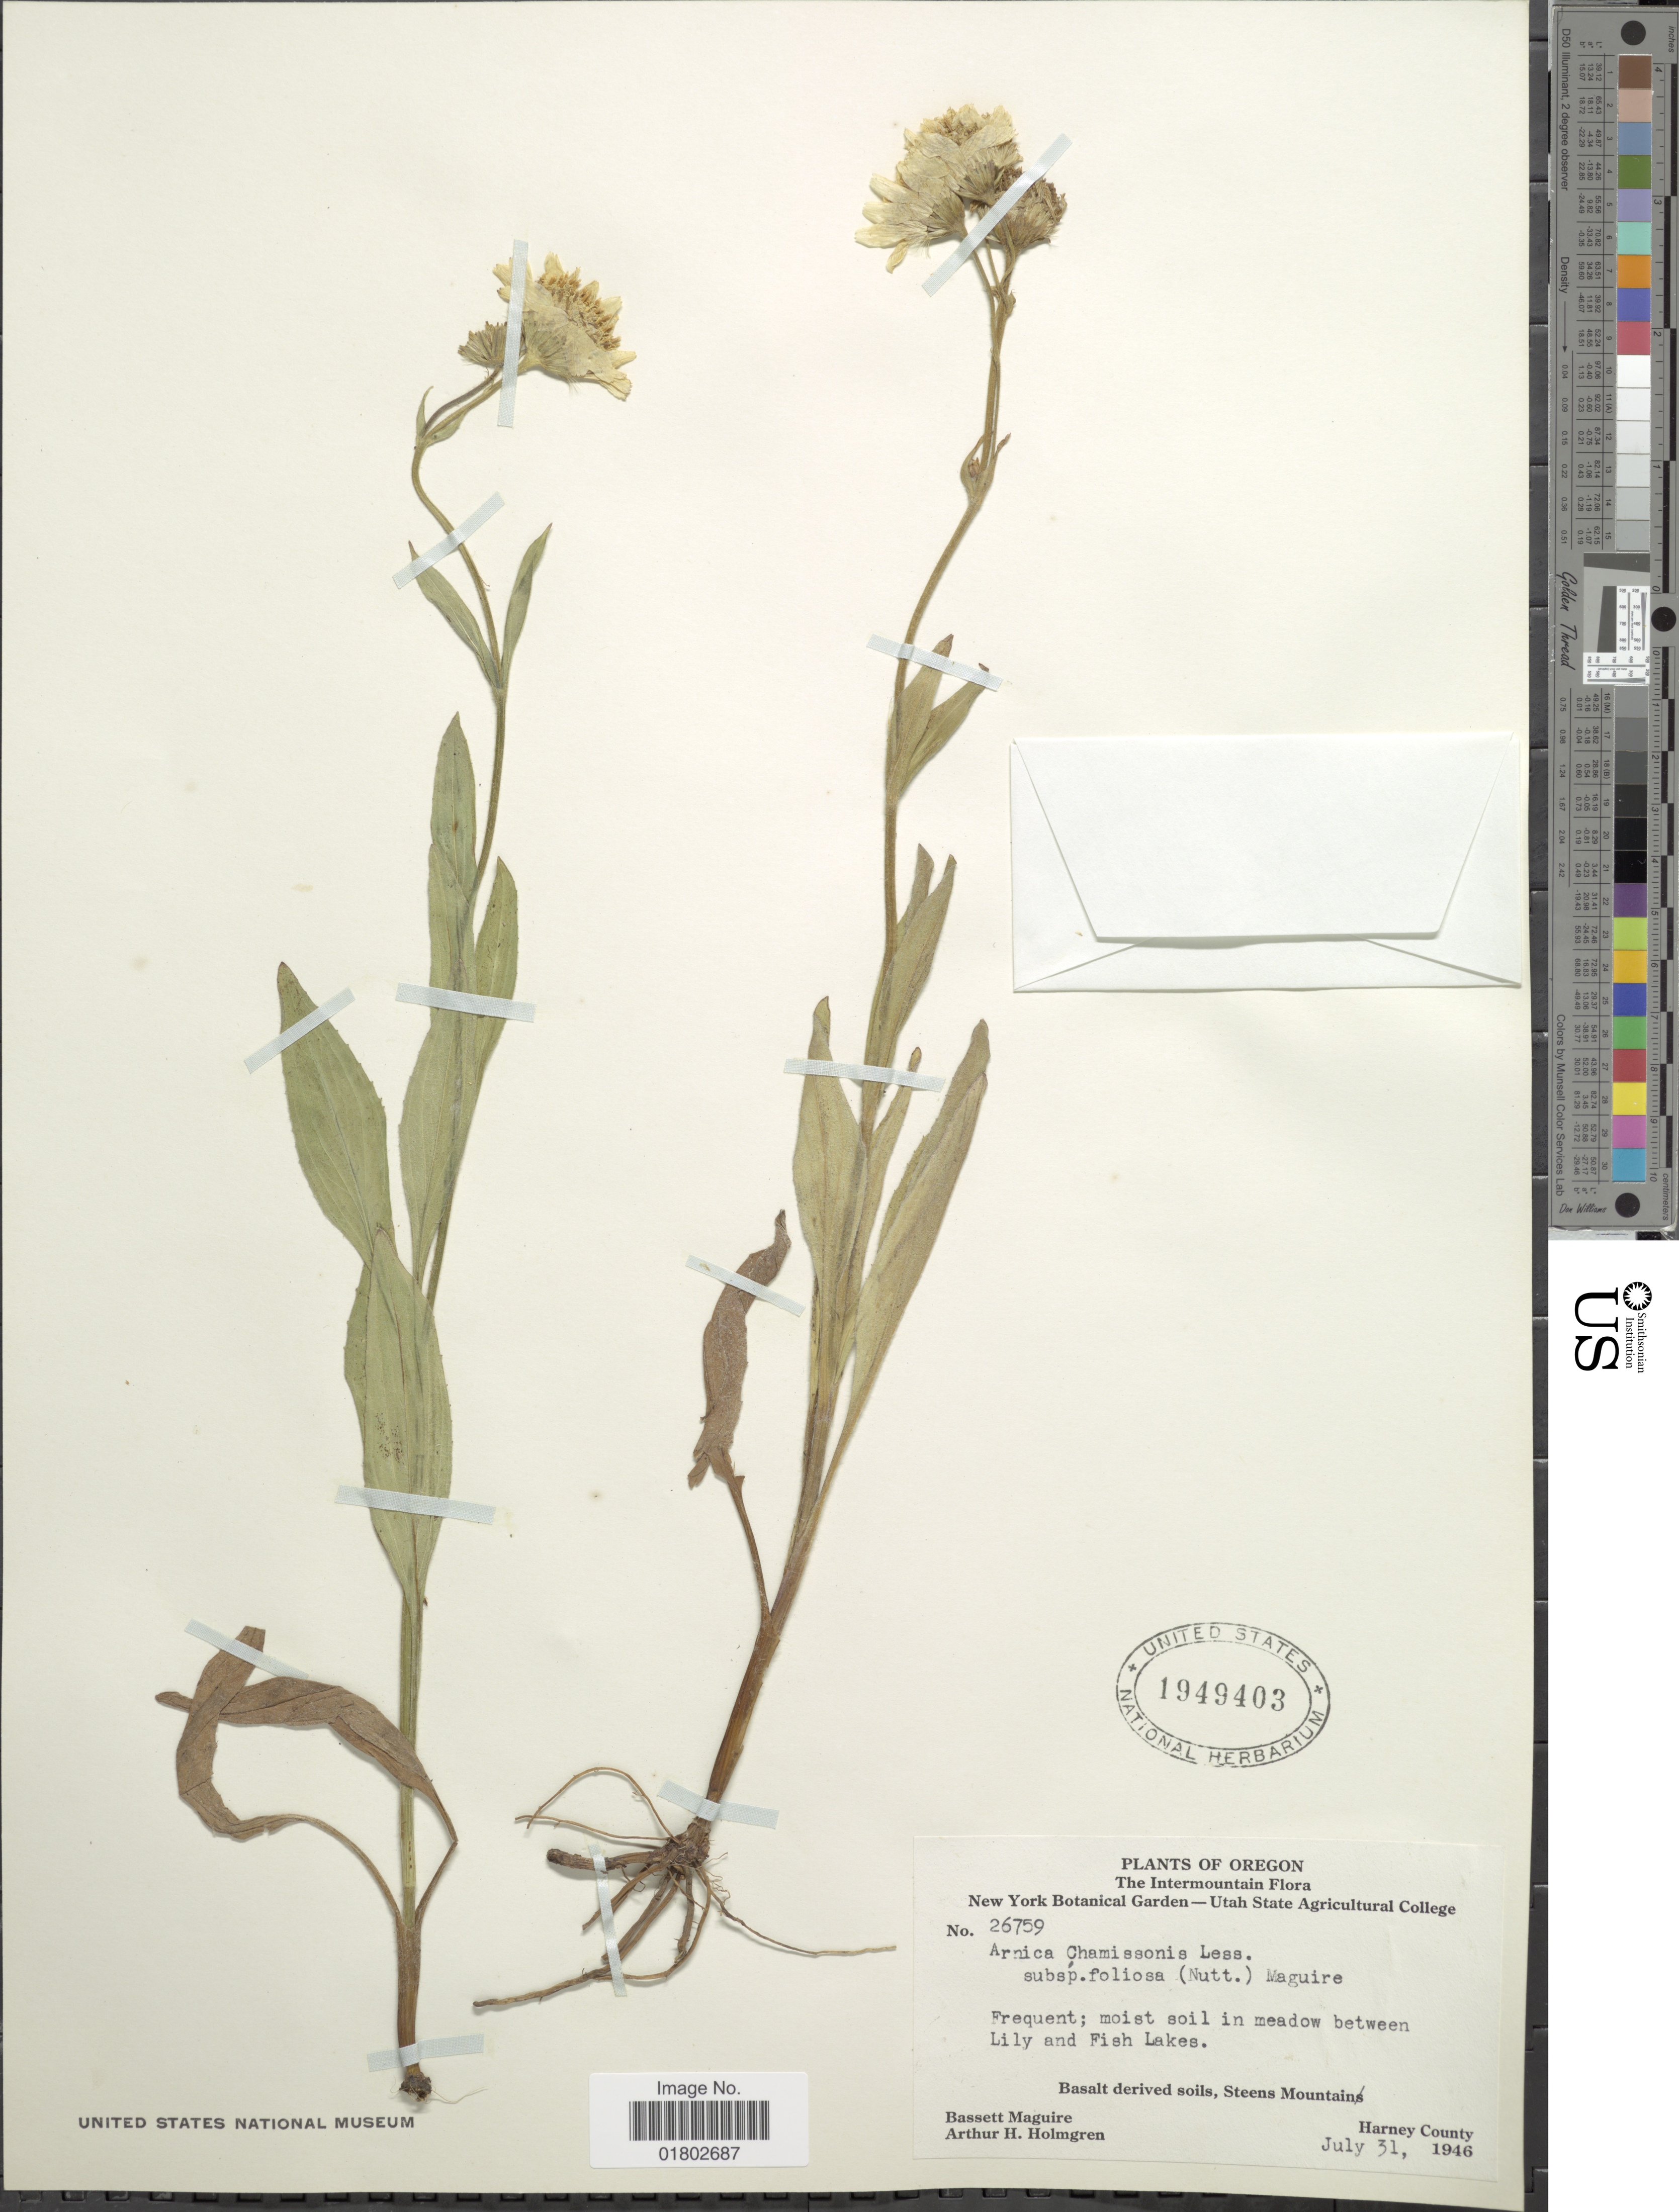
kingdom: Plantae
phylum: Tracheophyta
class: Magnoliopsida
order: Asterales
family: Asteraceae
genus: Arnica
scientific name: Arnica chamissonis subsp. foliosa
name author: (Nutt.) Maguire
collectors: B. Maguire & A. H. Holmgren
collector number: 26759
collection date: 1946-07-31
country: United States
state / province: Oregon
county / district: Harney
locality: The Intermountain, Lily and Fish Lakes, Basalt derived soils, Steens Mountain, Harney County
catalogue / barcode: US 1949403